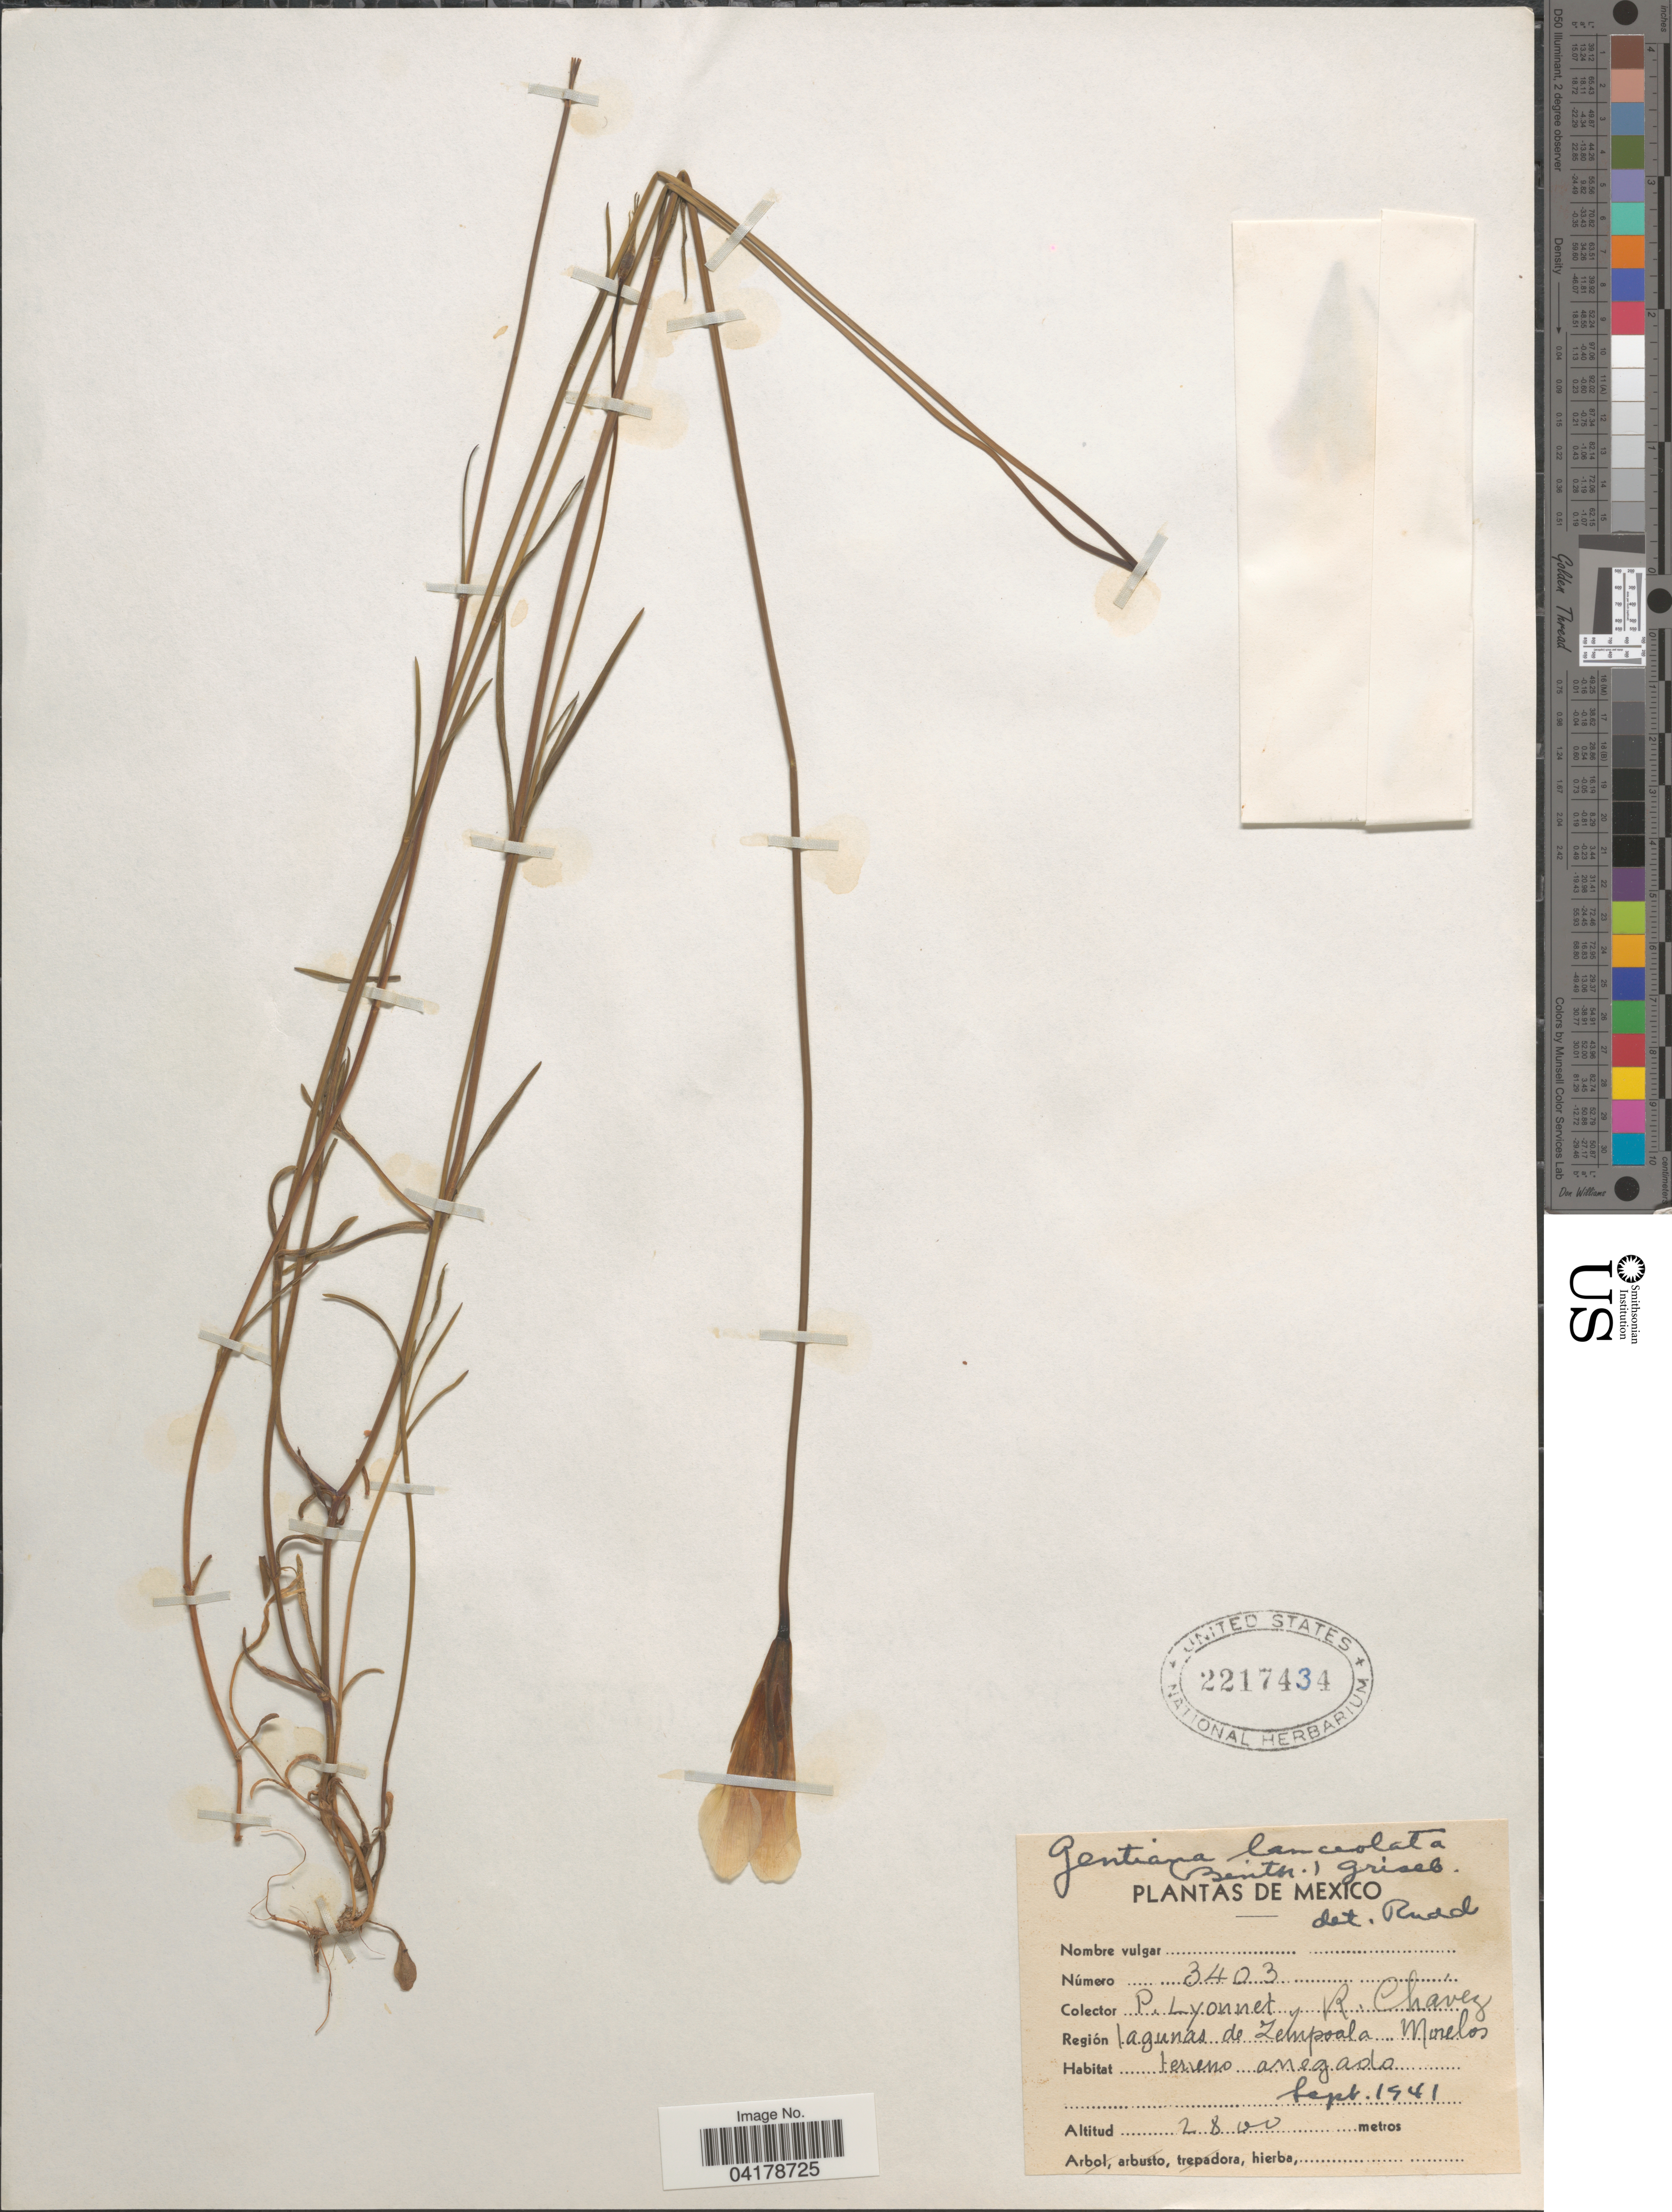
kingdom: Plantae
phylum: Tracheophyta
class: Magnoliopsida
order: Gentianales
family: Gentianaceae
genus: Gentiana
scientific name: Gentiana lanceolata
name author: Griseb.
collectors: P. Lyonnet & R. Chávez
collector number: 3403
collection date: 1941-09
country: Mexico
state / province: Morelos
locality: Lagunas de Zempola.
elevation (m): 2800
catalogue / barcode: US 2217434